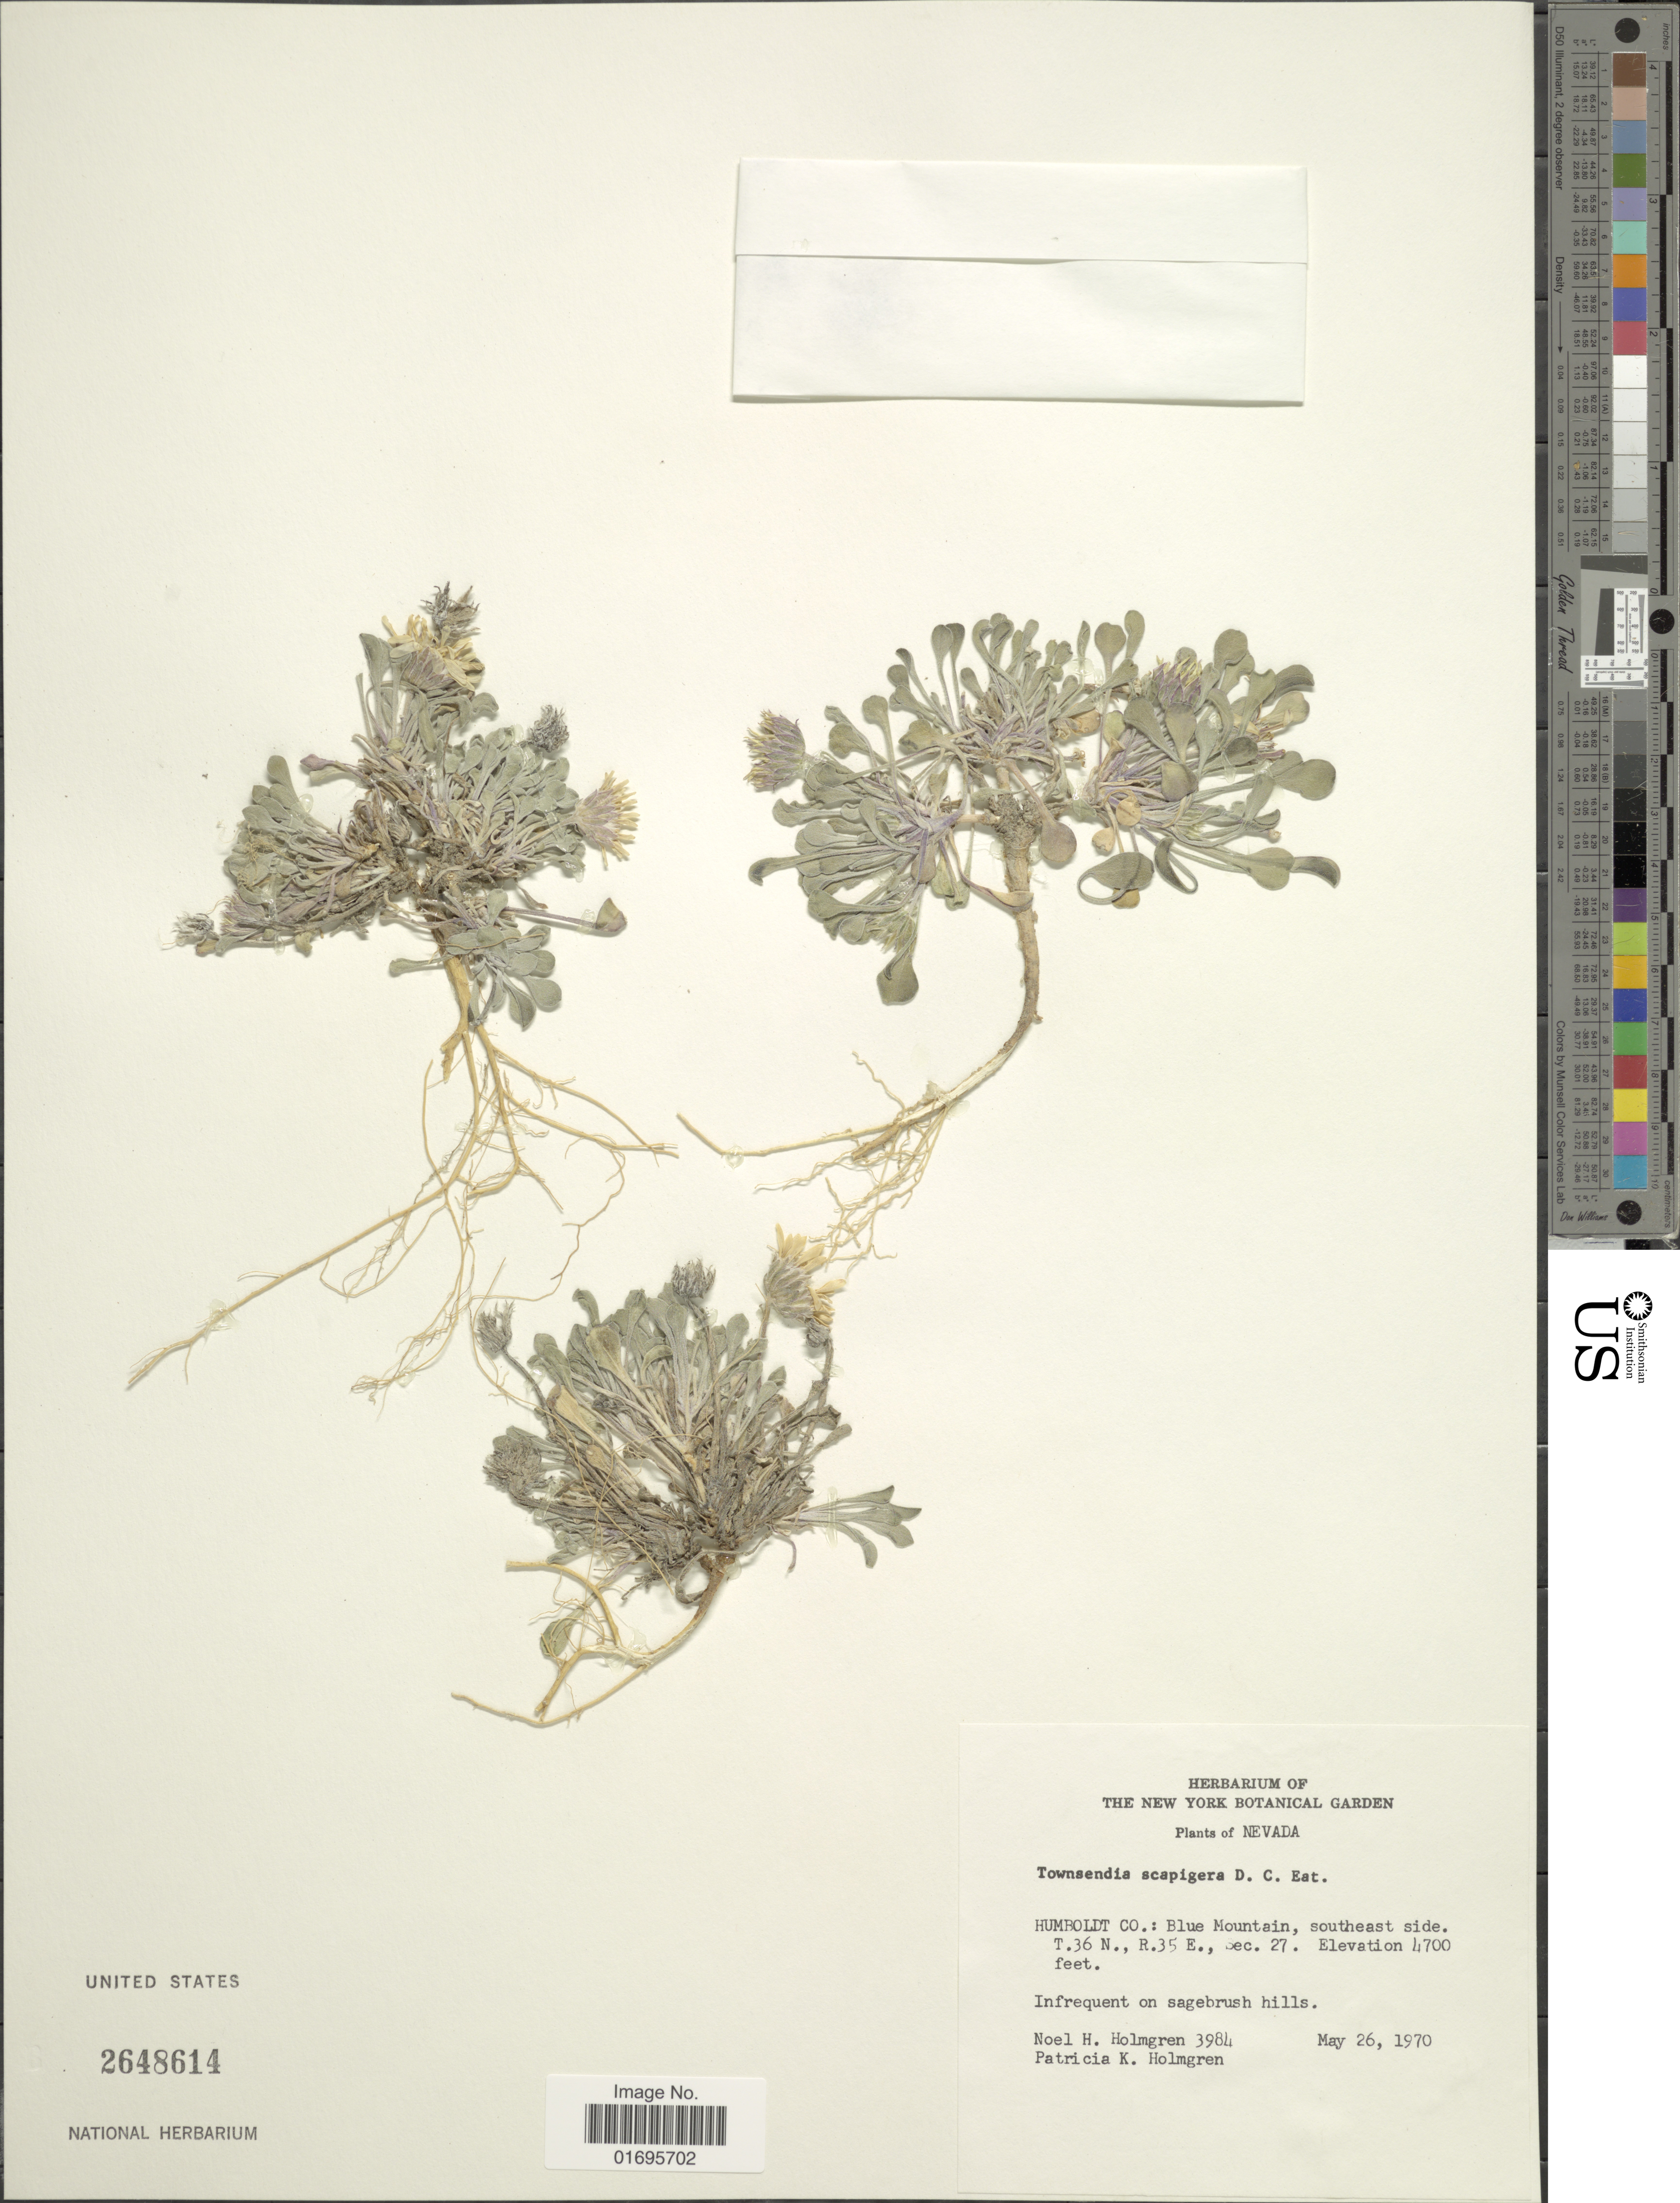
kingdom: Plantae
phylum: Tracheophyta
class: Magnoliopsida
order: Asterales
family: Asteraceae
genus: Townsendia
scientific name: Townsendia scapigera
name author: D.C. Eaton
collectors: N. H. Holmgren & P. K. Holmgren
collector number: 3984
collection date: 1970-05-26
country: United States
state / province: Nevada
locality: Humboldt Co.: Blue Mountains, southeast side, T. 36 N., R.35 E., Sec. 27., infrequent on sagebrush hills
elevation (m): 1433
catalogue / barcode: US 2648614